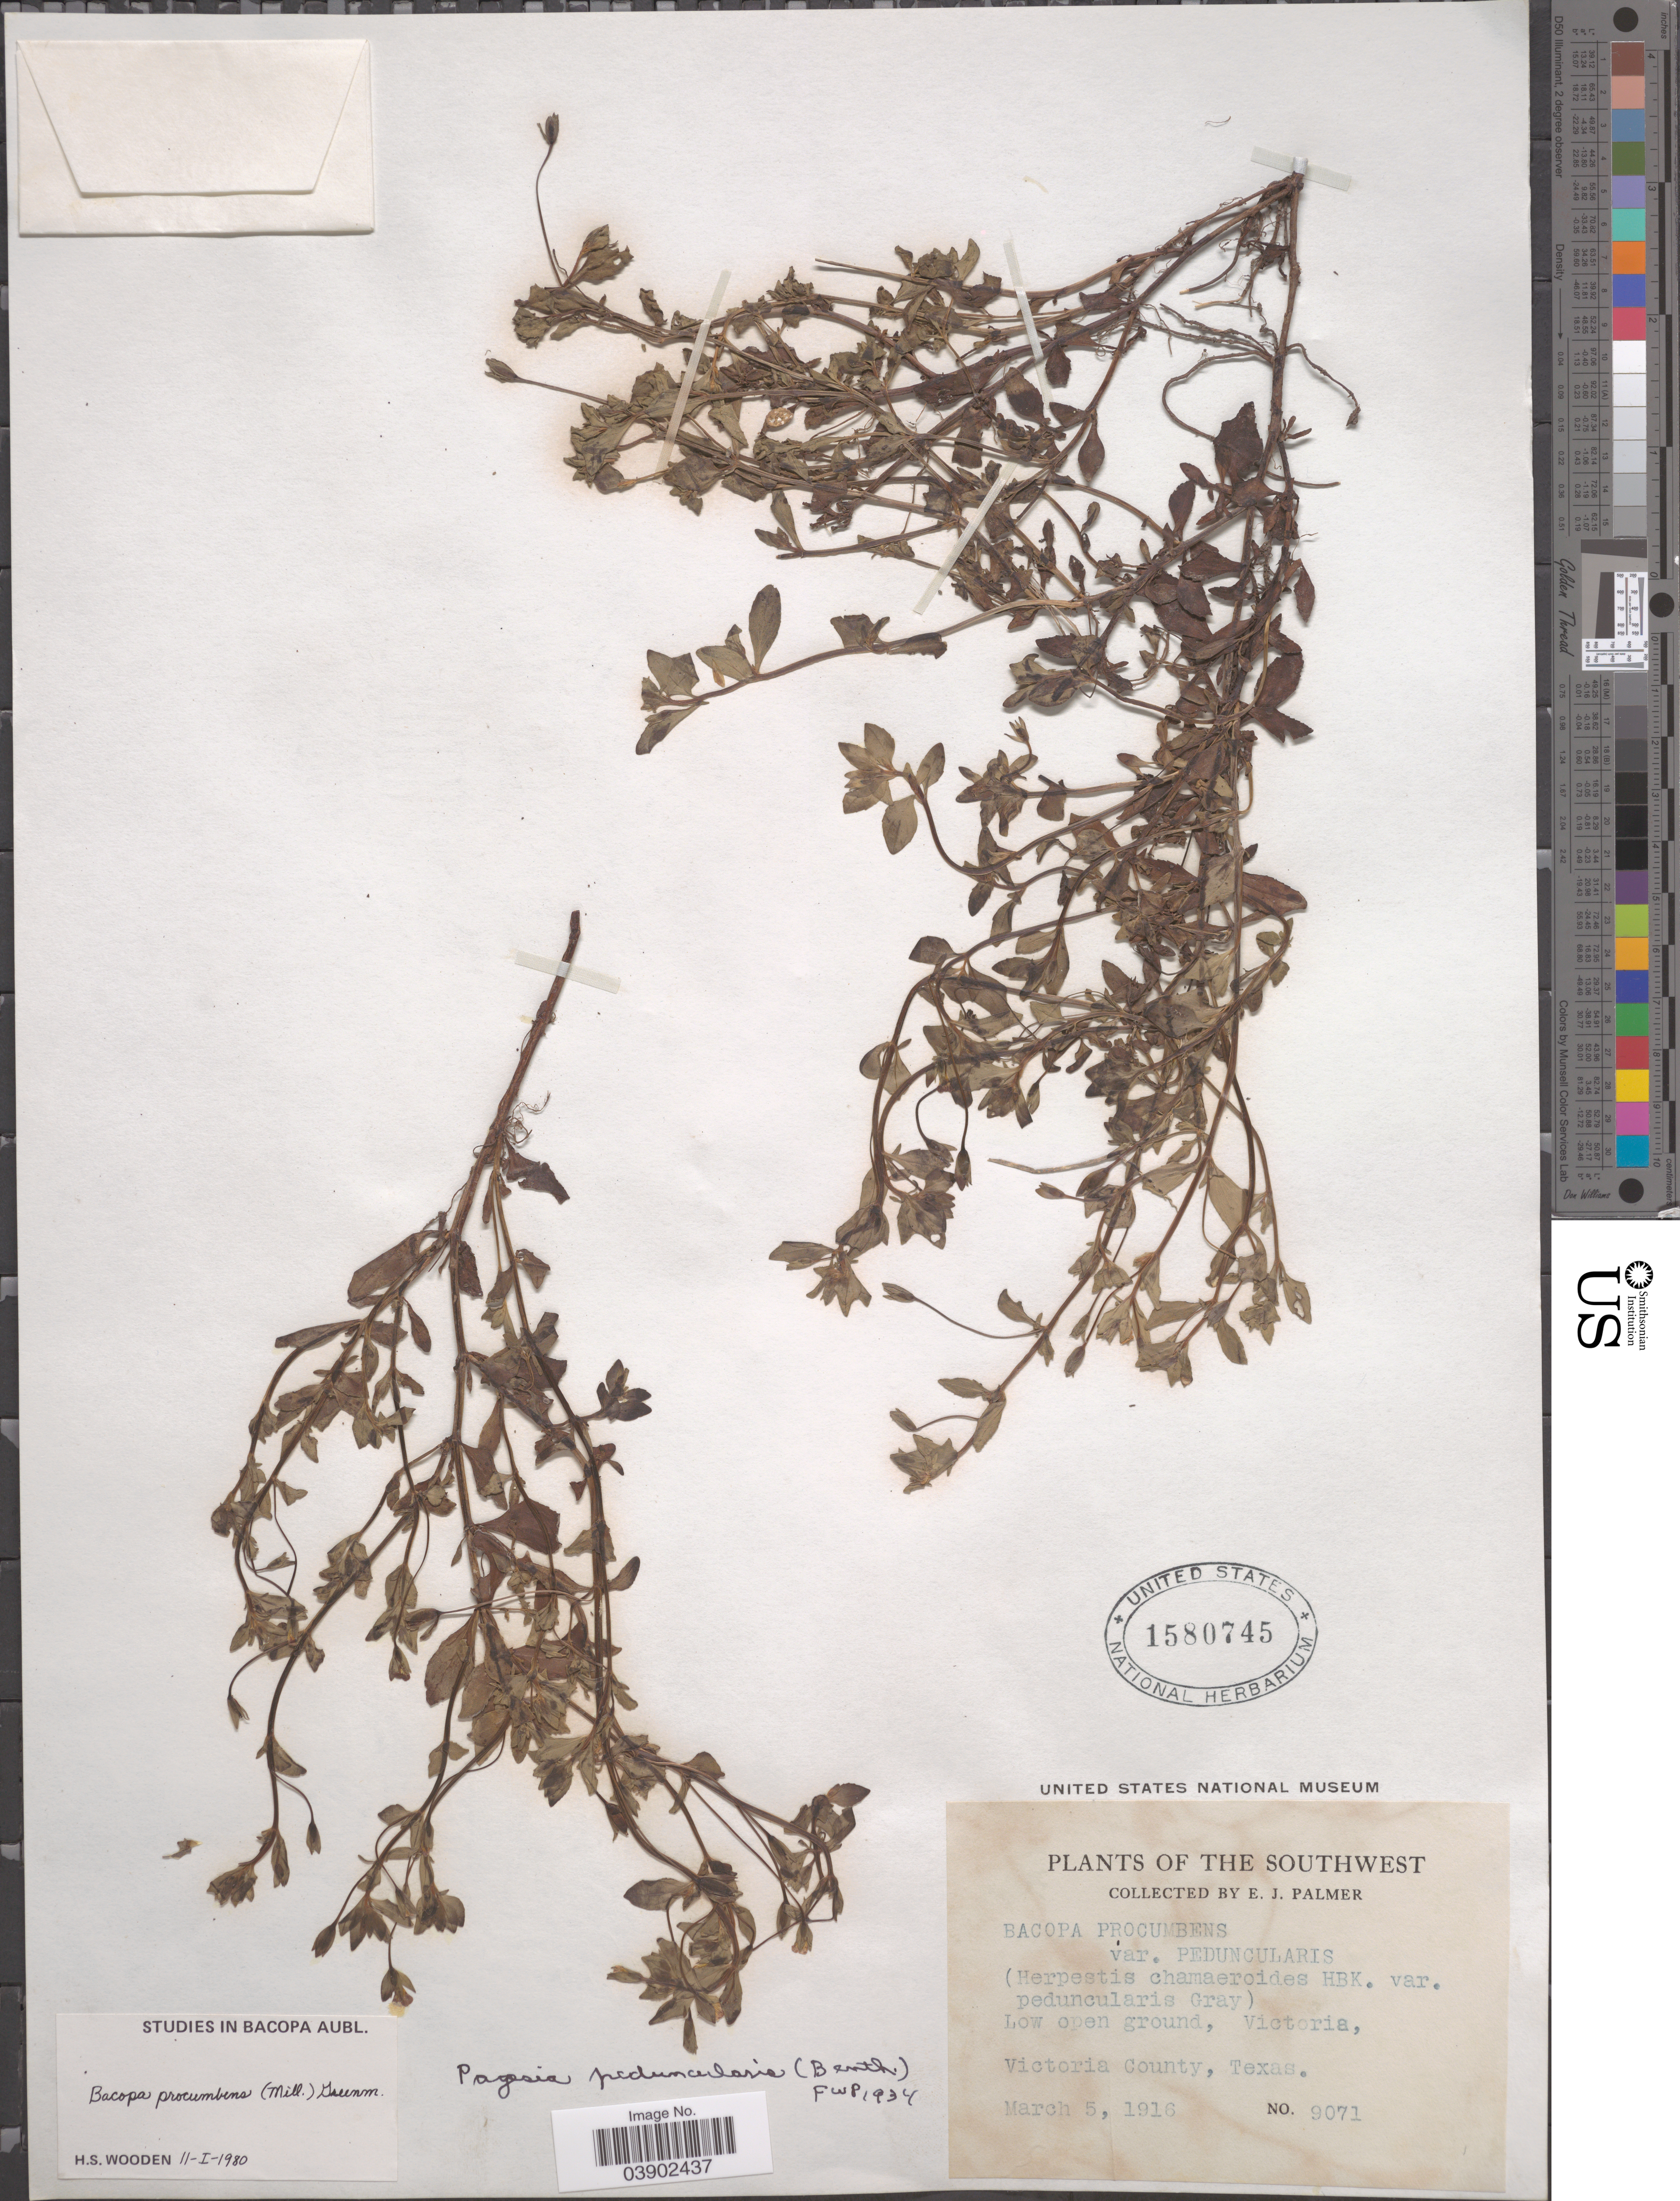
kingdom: Plantae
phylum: Tracheophyta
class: Magnoliopsida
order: Lamiales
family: Plantaginaceae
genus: Mecardonia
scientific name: Mecardonia procumbens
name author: (Mill.) Small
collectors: E. J. Palmer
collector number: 9071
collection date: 1916-03-05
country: United States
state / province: Texas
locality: The Southwest. Victoria. Victoria County.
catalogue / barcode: US 1580745